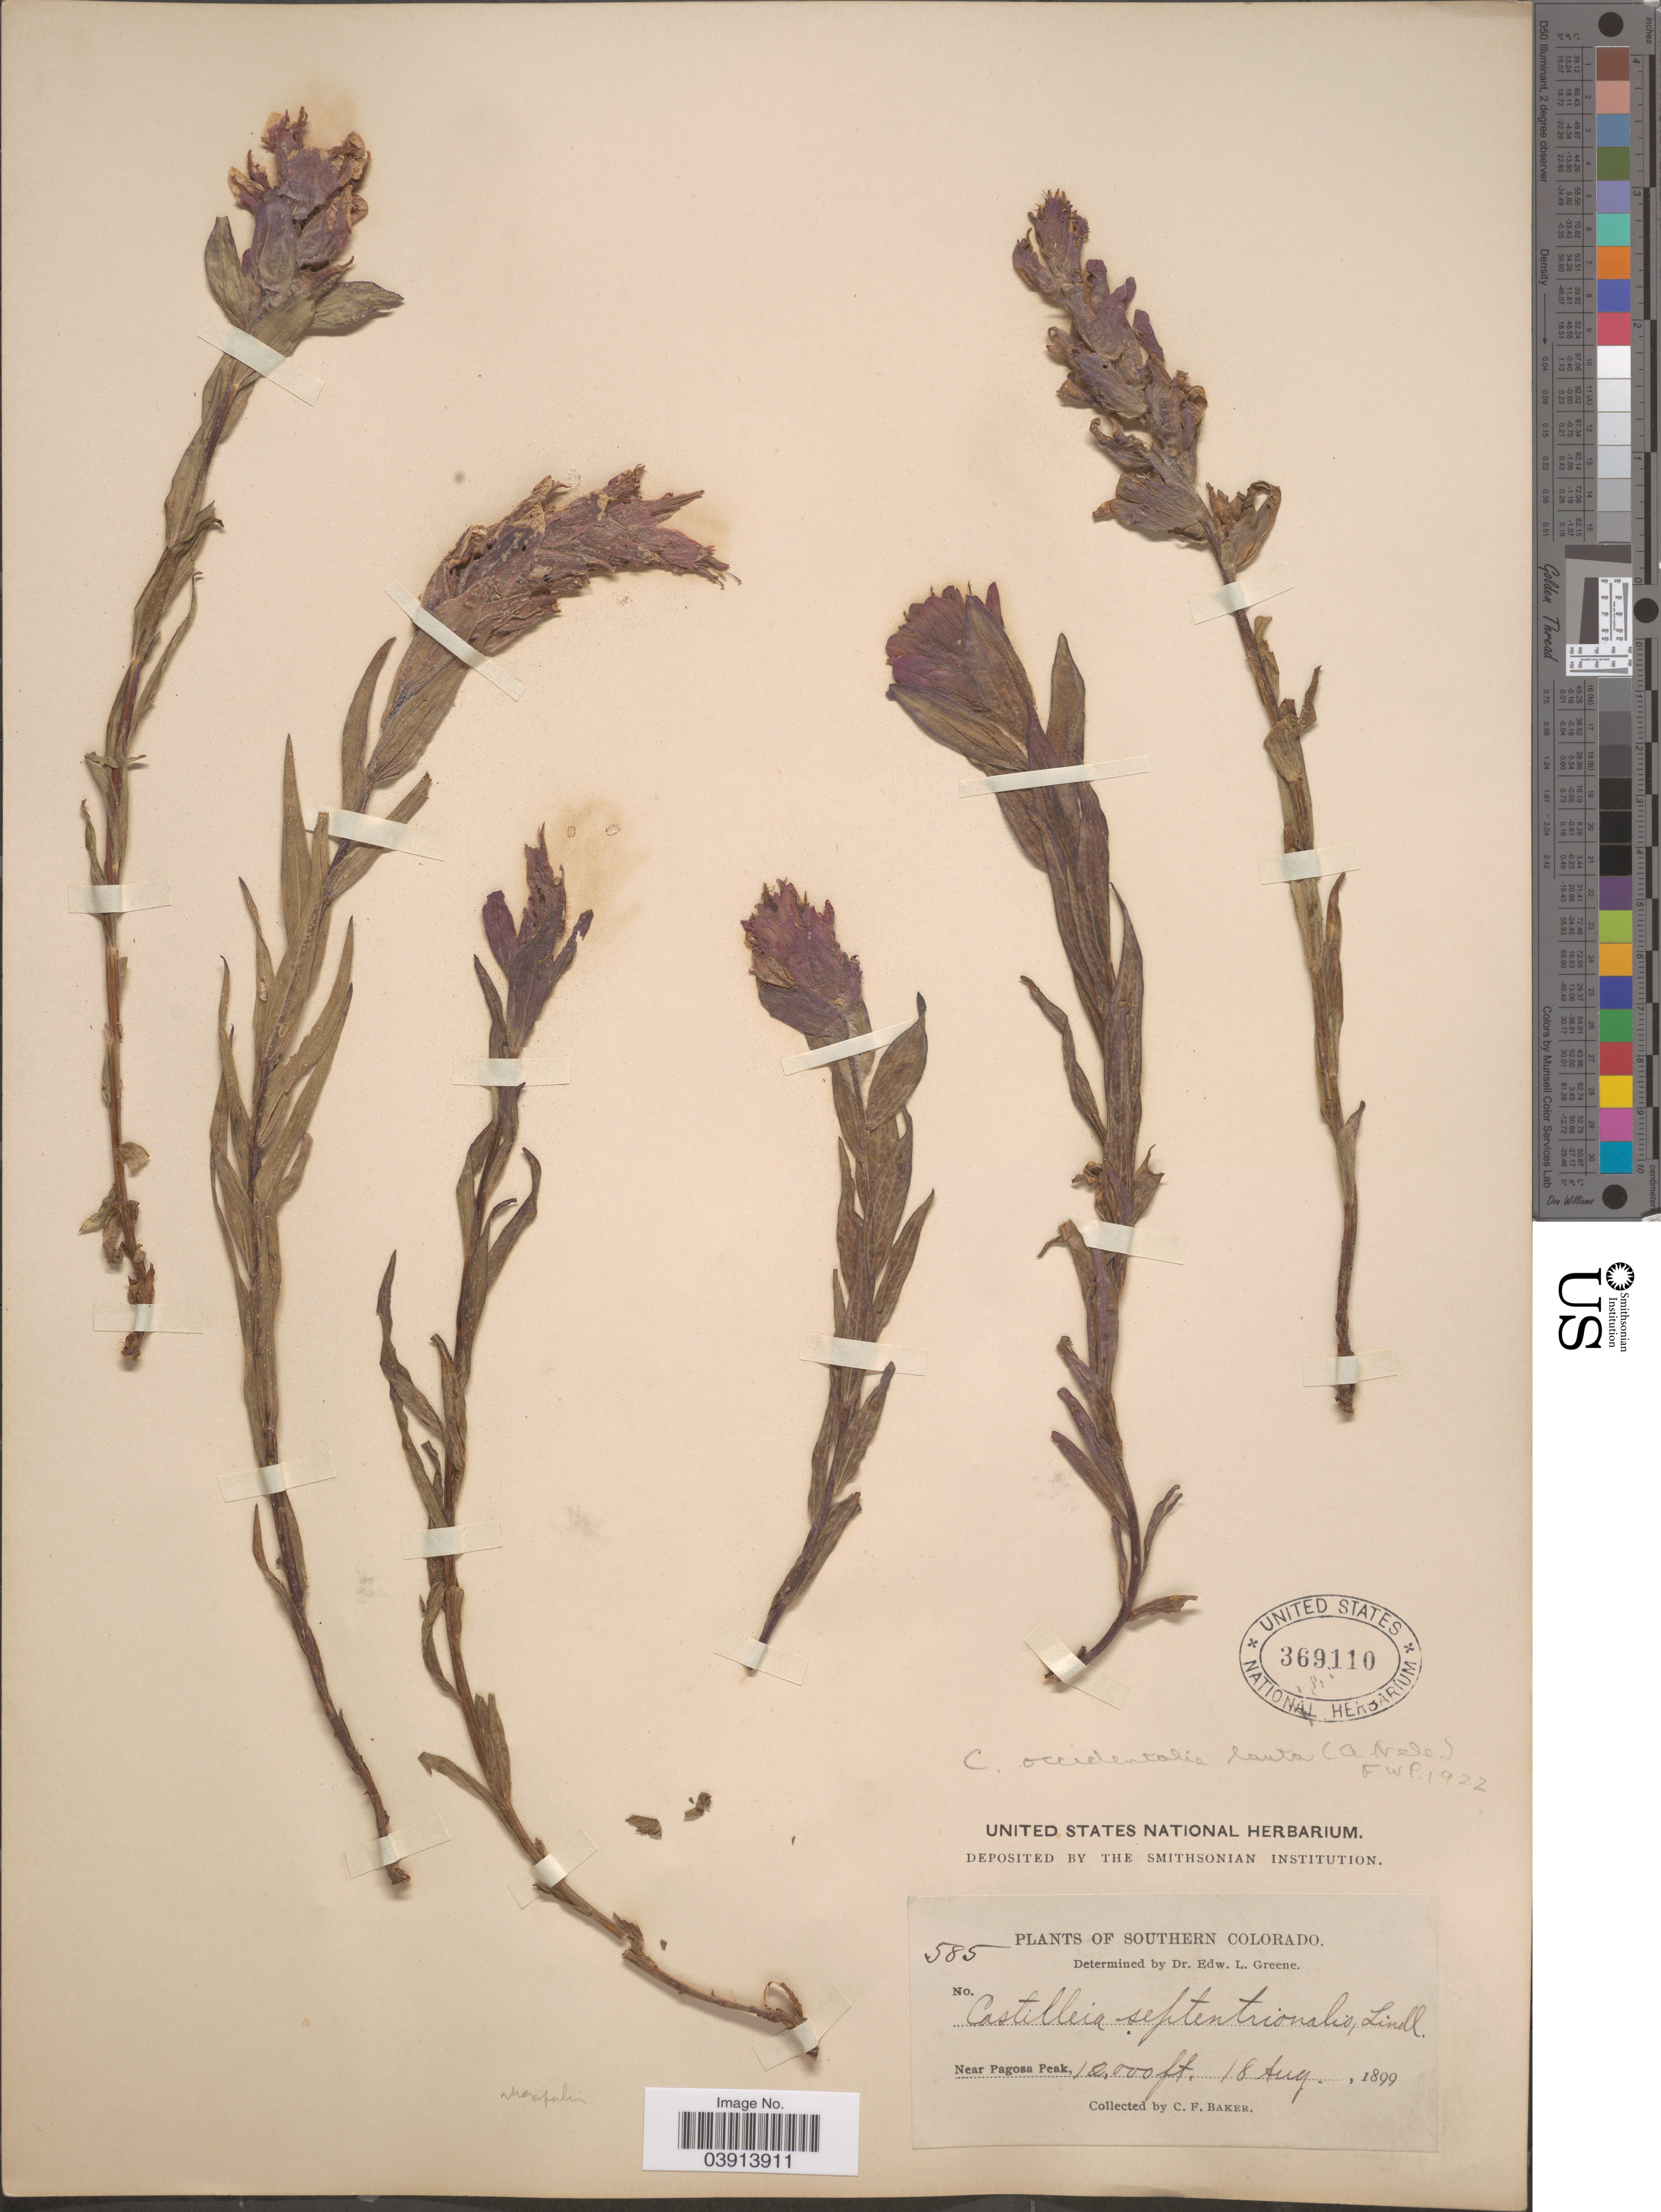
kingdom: Plantae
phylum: Tracheophyta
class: Magnoliopsida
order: Lamiales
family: Orobanchaceae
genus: Castilleja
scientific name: Castilleja rhexiifolia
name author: Rydb.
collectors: C. F. Baker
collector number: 585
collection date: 1899-08-18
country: United States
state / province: Colorado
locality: Southern Colorado. Near Pagosa Peak.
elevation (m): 3658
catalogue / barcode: US 369110